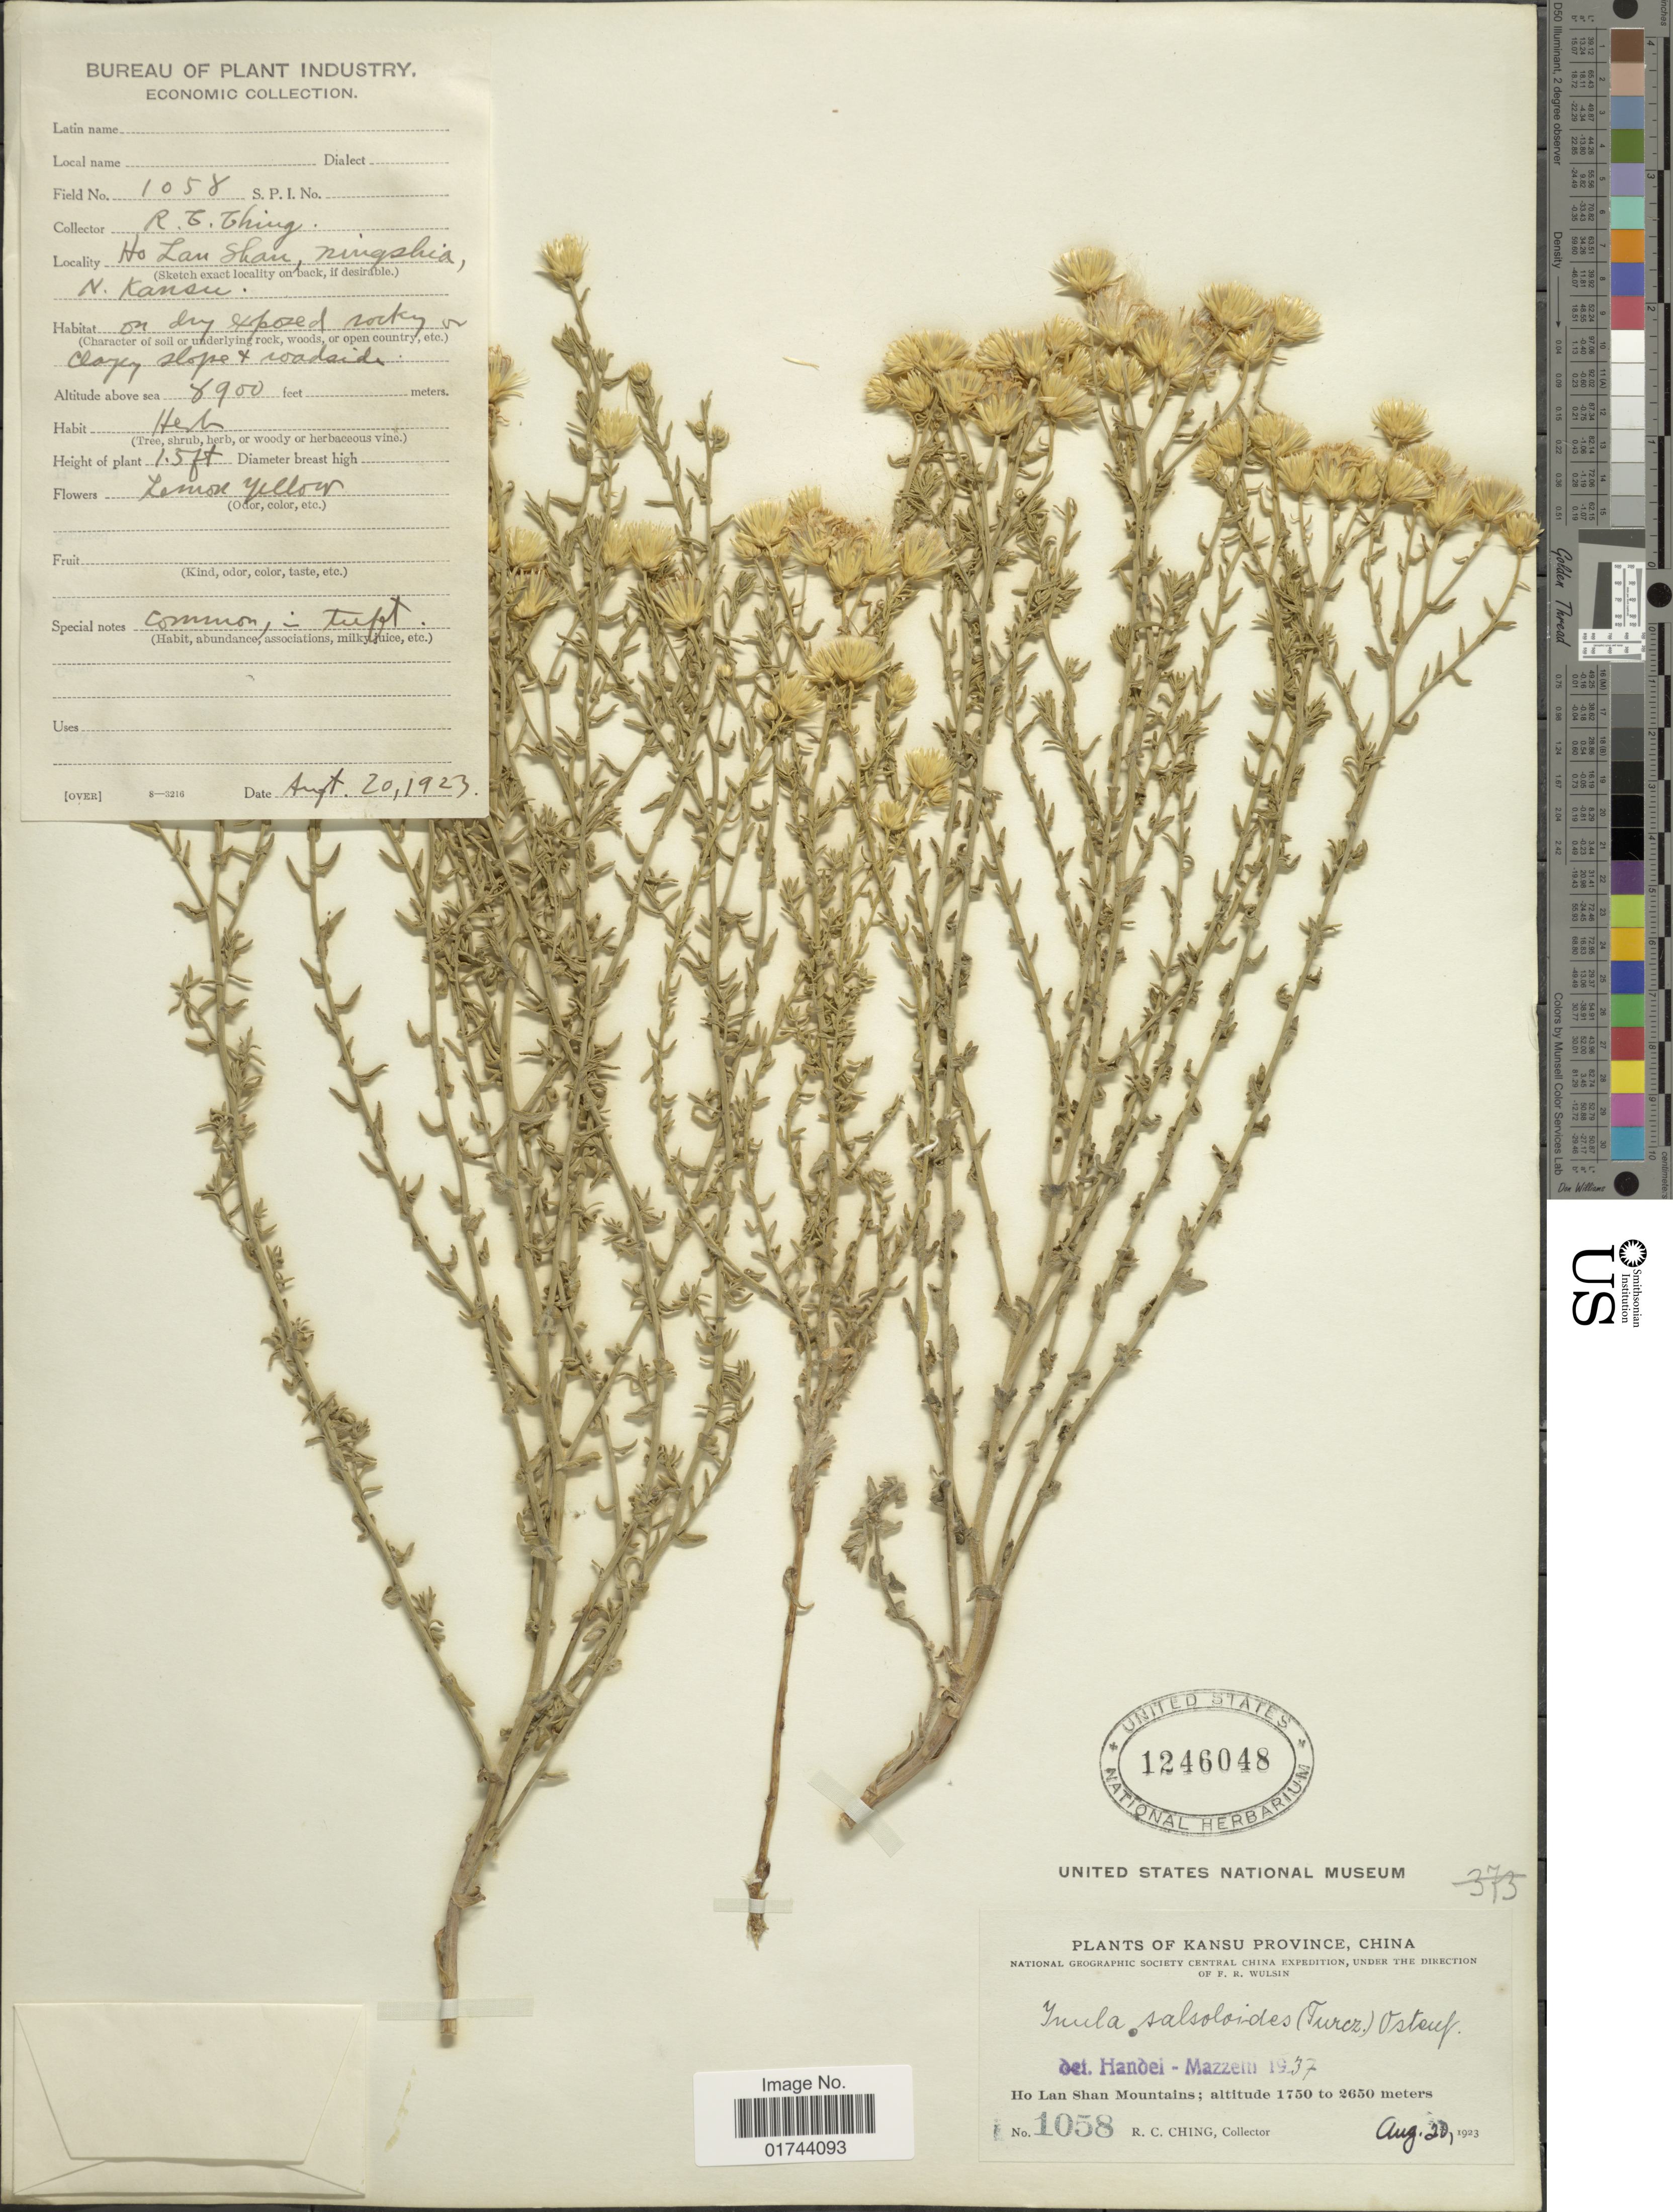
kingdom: Plantae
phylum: Tracheophyta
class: Magnoliopsida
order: Asterales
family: Asteraceae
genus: Inula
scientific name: Inula salsoloides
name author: (Turcz.) Ostenf.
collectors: R. C. Ching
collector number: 1058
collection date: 1923-08-20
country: China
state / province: Gansu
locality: Kansu Province, Ho Lan Shan Mountains, Ningshia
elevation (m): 2713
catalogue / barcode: US 1246048